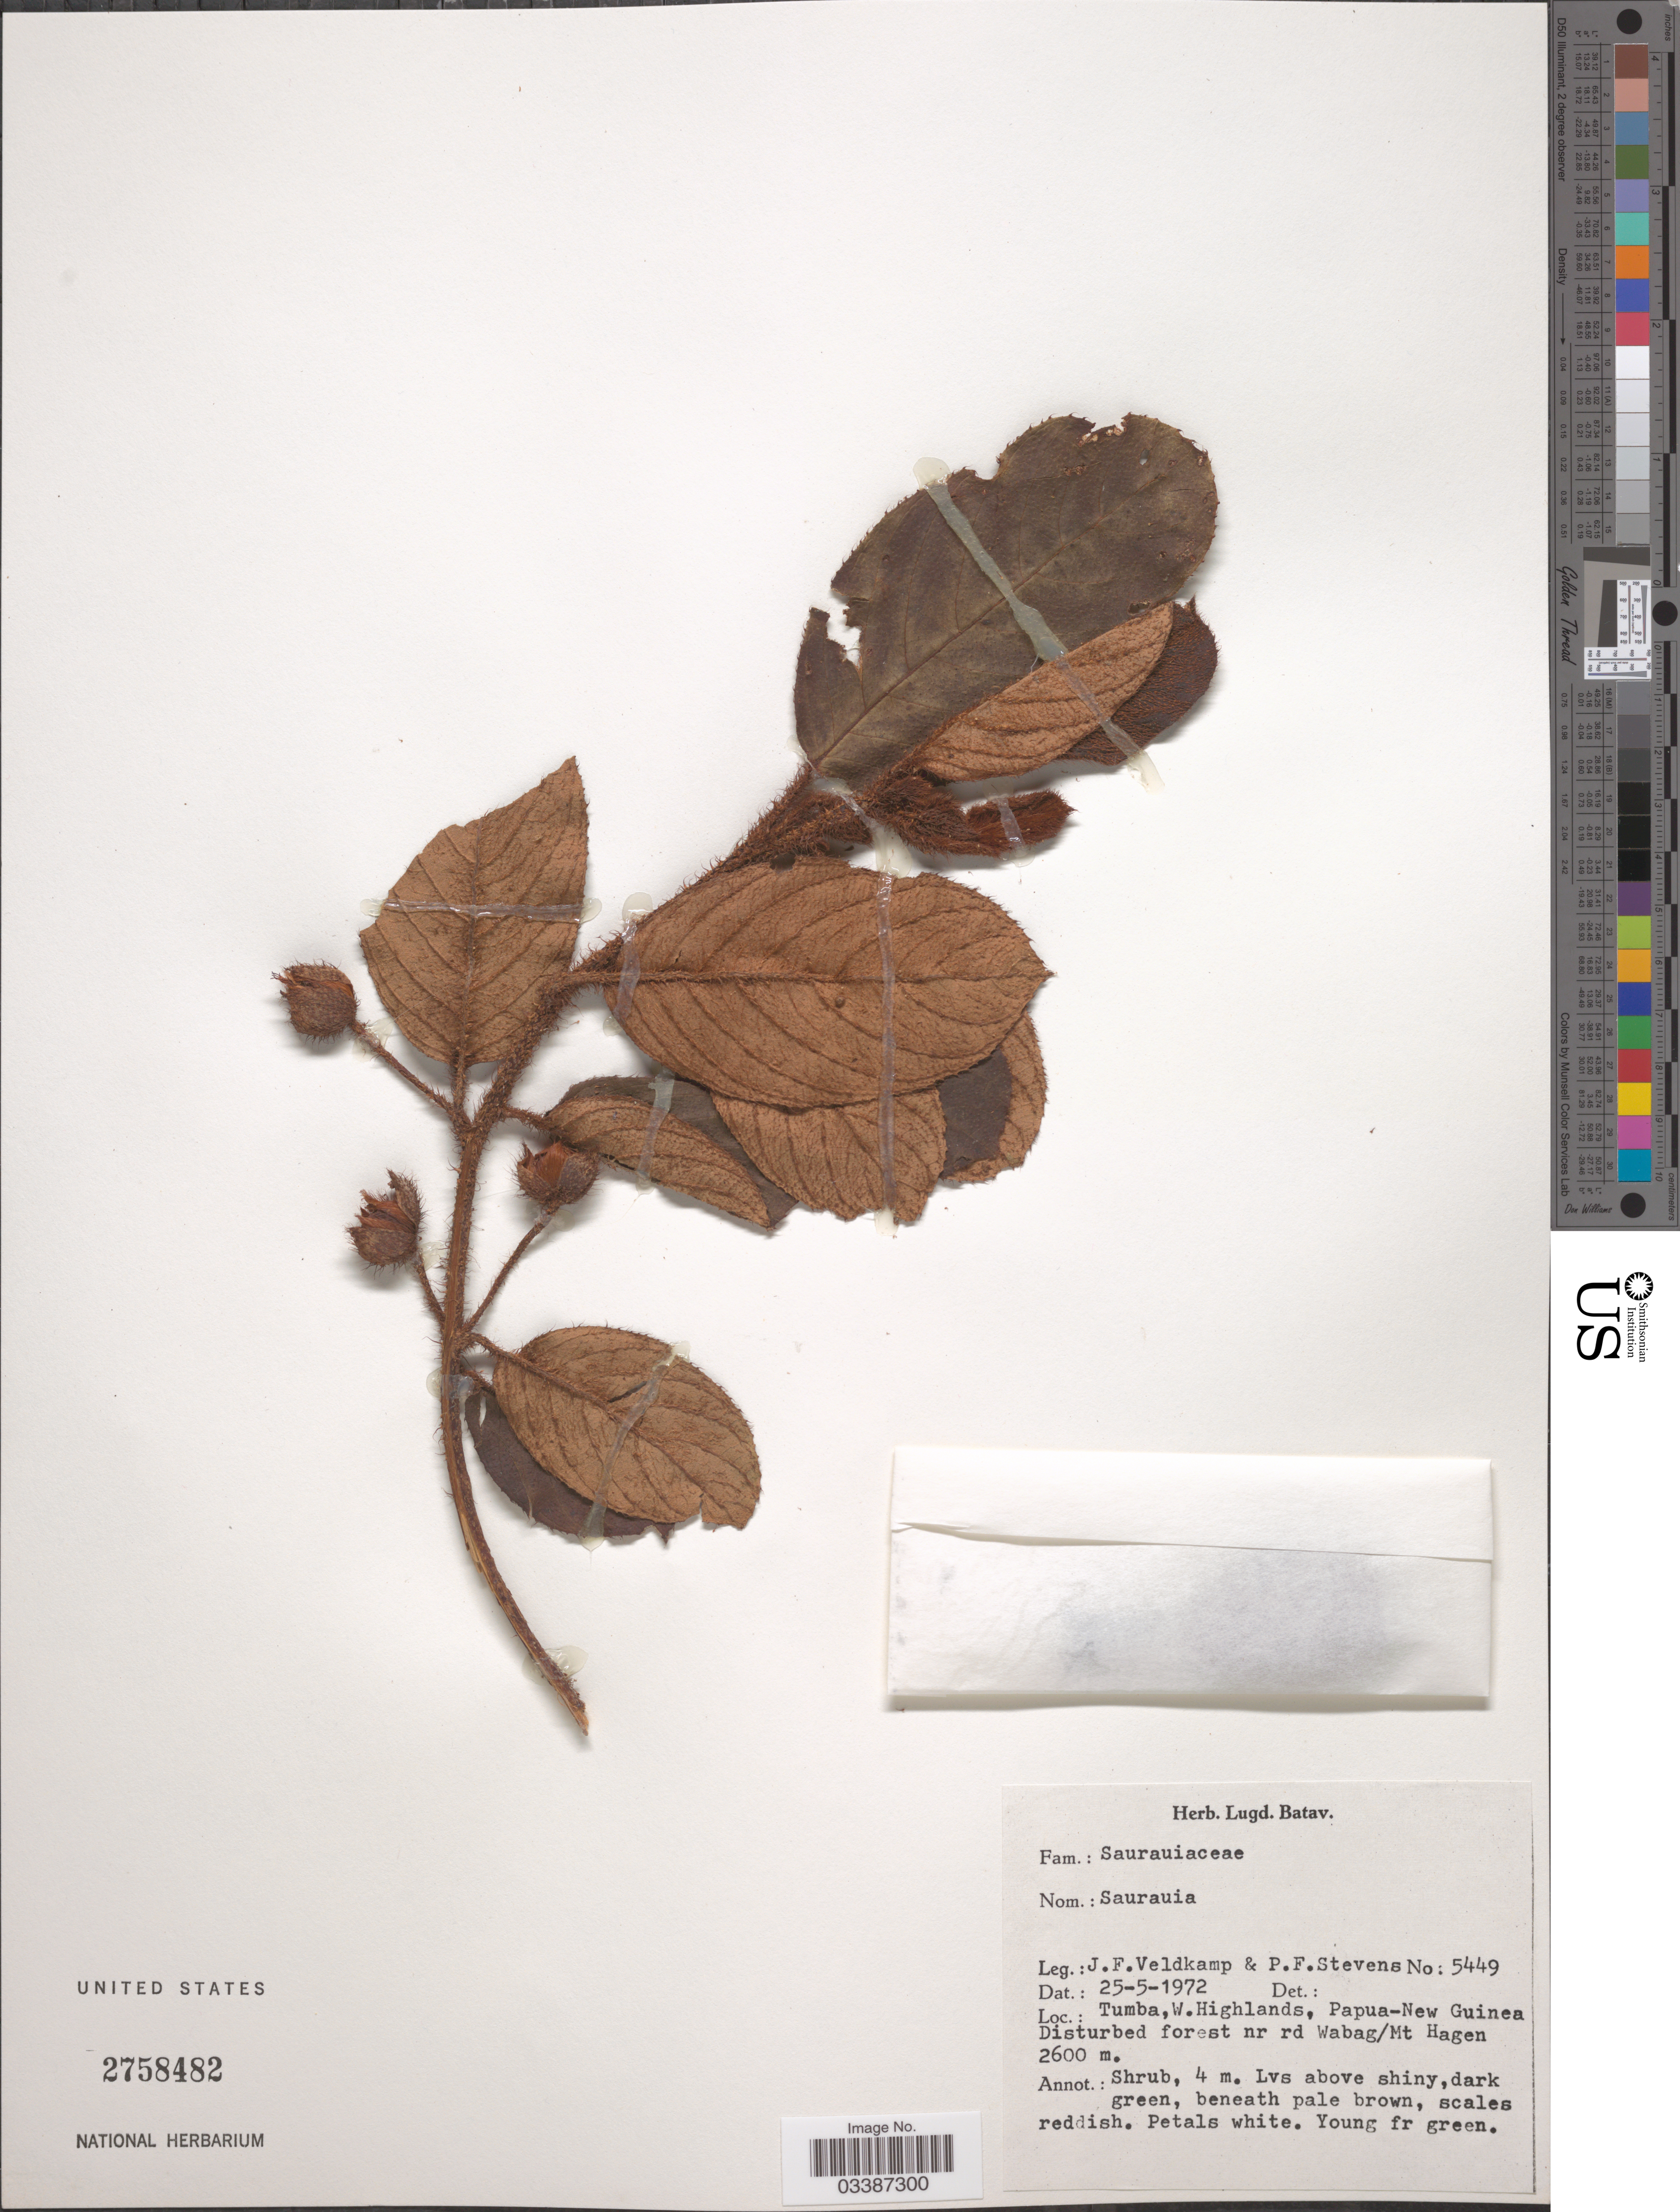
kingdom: Plantae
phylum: Tracheophyta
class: Magnoliopsida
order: Ericales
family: Actinidiaceae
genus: Saurauia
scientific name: Saurauia sp.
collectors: J. F. Veldkamp & P. F. Stevens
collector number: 5449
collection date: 1972-05-25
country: Papua New Guinea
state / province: Western Highlands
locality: Tumba, W. Highlands. Disturbed forest nr rd Wabag/Mt Hagen.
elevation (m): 2600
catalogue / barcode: US 2758482